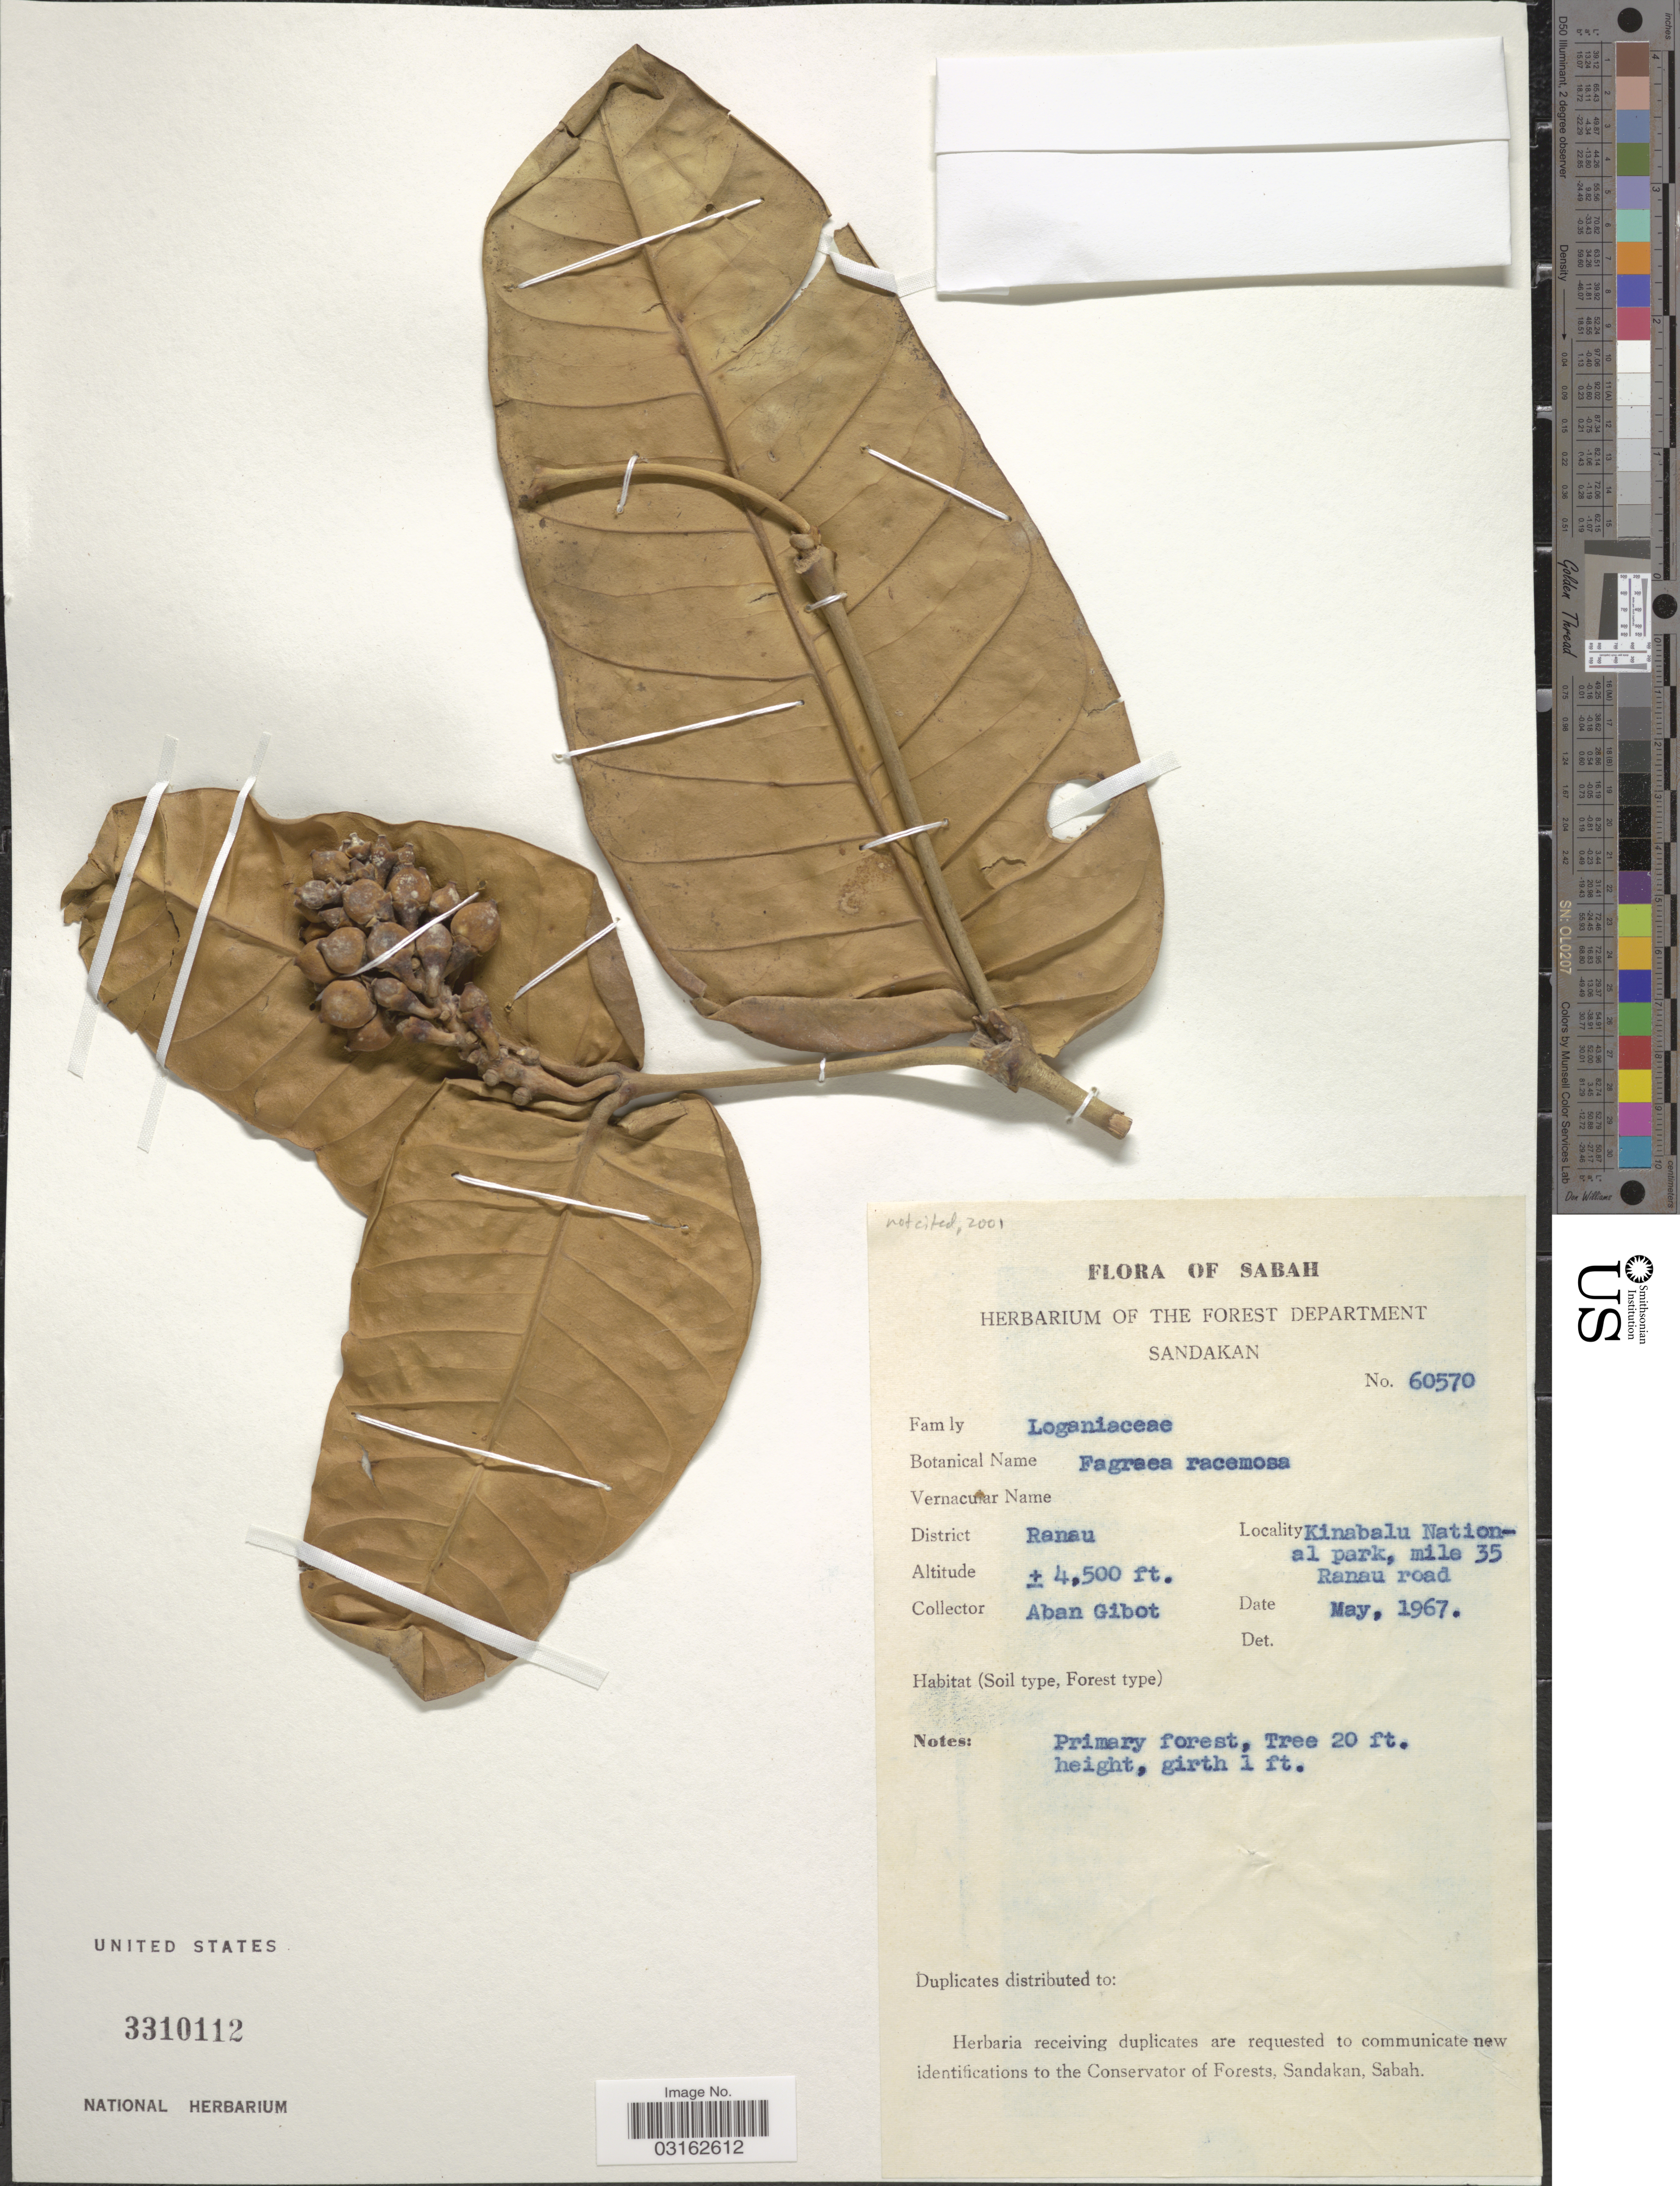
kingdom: Plantae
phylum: Tracheophyta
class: Magnoliopsida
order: Gentianales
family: Gentianaceae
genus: Fagraea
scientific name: Fagraea racemosa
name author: Jack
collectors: A. Gibot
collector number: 60570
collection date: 1967-05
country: Malaysia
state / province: Sabah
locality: District Ranau. Kinabalu National park, mile 35 Ranau road.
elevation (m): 1372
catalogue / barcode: US 3310112